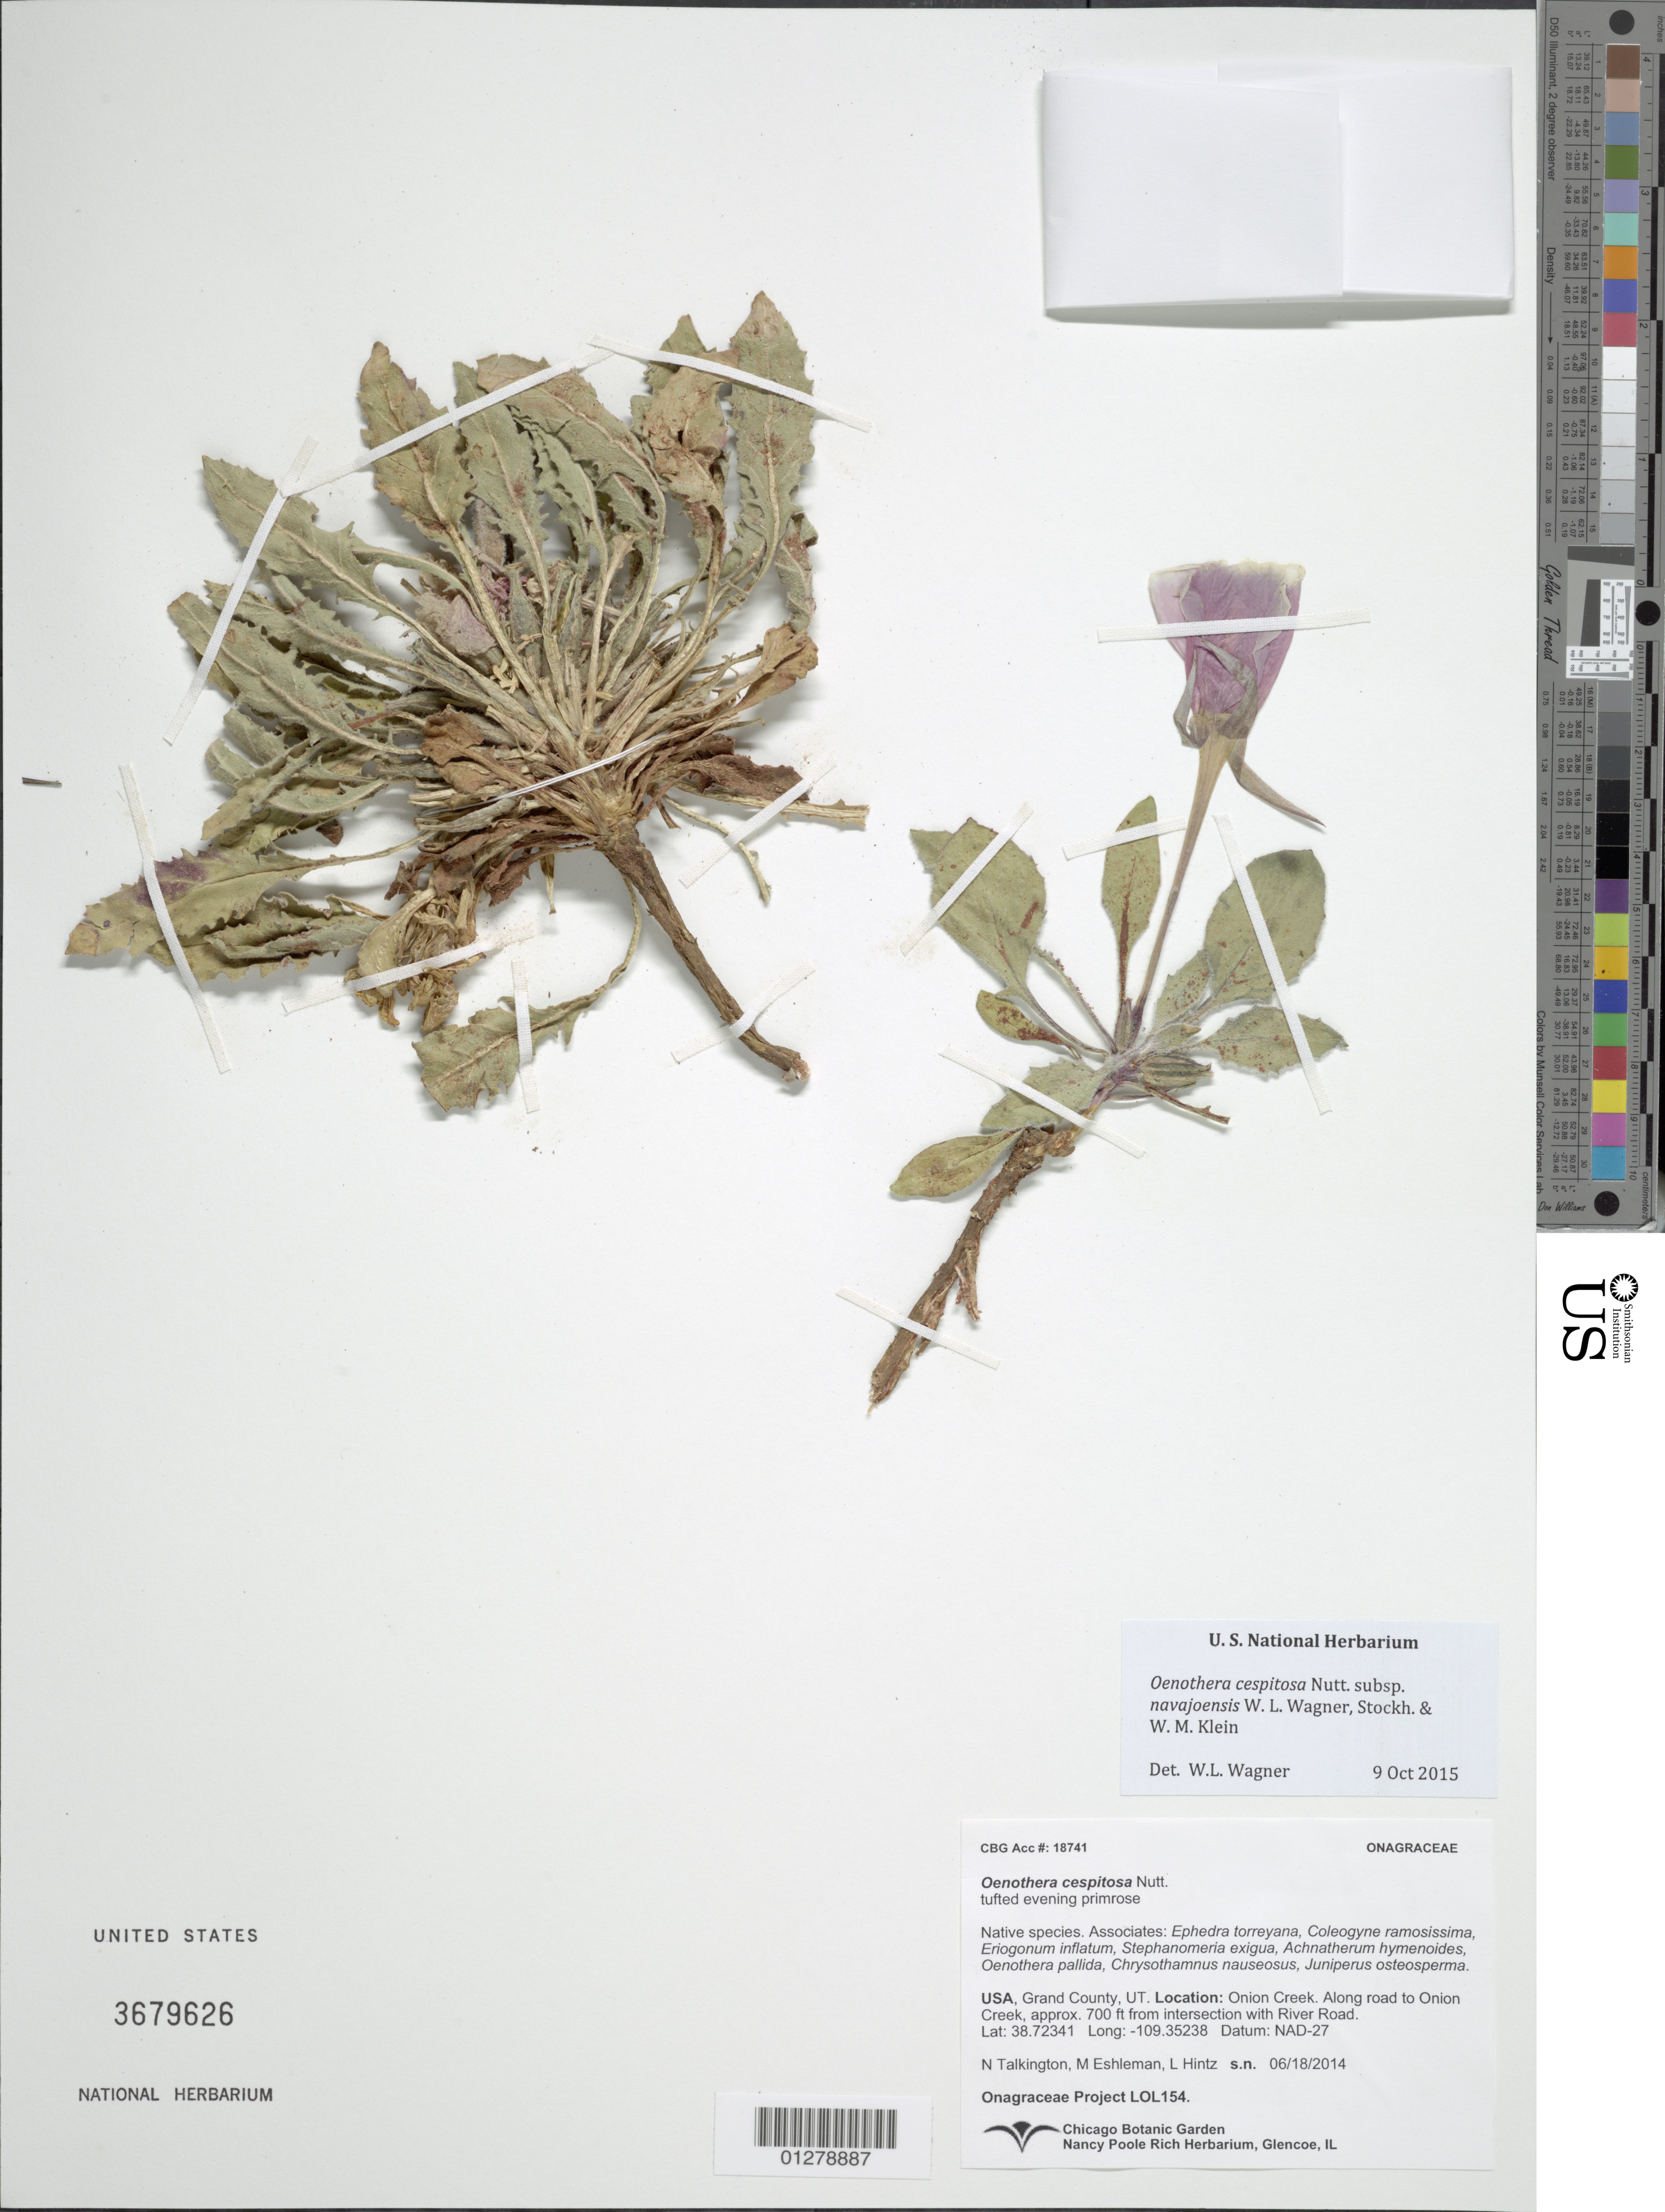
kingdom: Plantae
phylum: Tracheophyta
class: Magnoliopsida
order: Myrtales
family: Onagraceae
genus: Oenothera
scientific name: Oenothera cespitosa subsp. navajoensis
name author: W.L. Wagner et al.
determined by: Wagner, W. L., (BOT), Smithsonian Institution - National Museum of Natural History (UNITED STATES)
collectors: Onagraceae Project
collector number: LOL 154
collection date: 2014-06-18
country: United States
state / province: Utah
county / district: Grand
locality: along road to Onion Creek, approx. 700 ft from intersection with River Road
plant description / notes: CHIC, US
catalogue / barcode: US 3679626